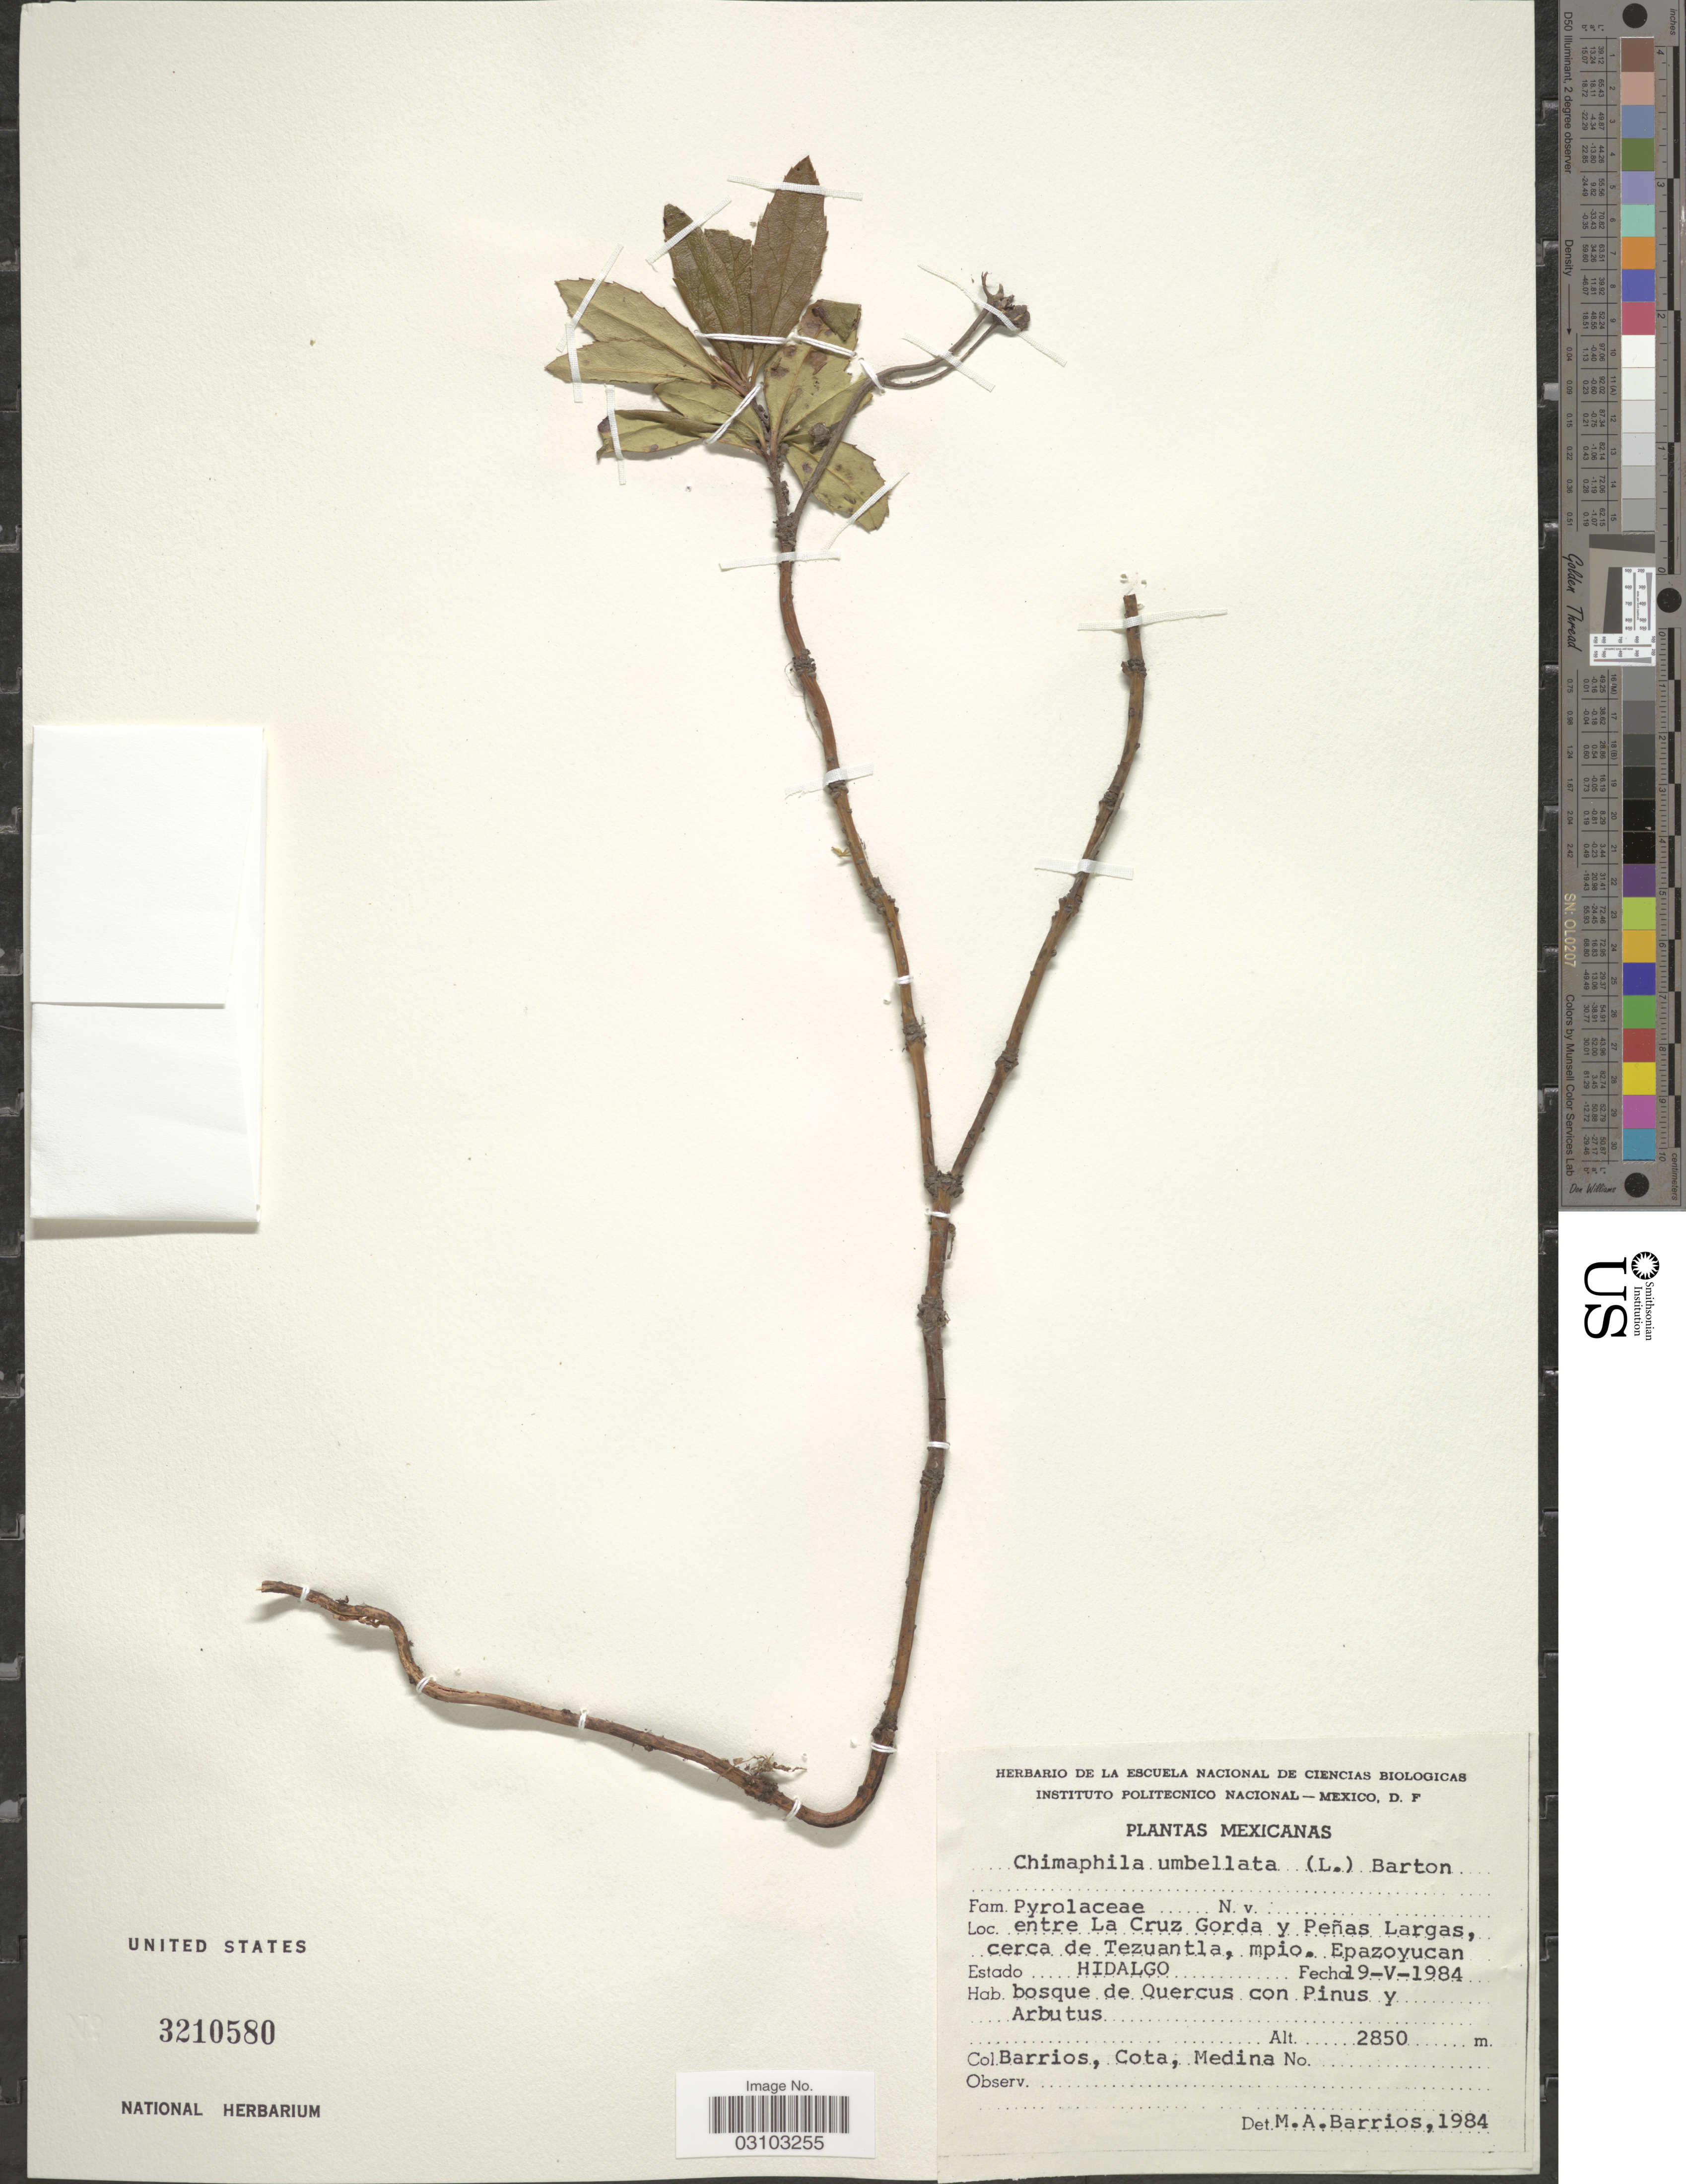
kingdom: Plantae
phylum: Tracheophyta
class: Magnoliopsida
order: Ericales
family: Ericaceae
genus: Chimaphila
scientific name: Chimaphila umbellata subsp. umbellata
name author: (L.) W.P.C. Barton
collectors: M. Barrios, J. Hugo Cota Sánchez & -- Medina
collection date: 1984-05-09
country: Mexico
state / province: Hidalgo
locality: Entre La Cruz Gorda y Peñas Largas, cerca de Tezuantla, mpio. Epazoyucan.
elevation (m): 2850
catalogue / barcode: US 3210580